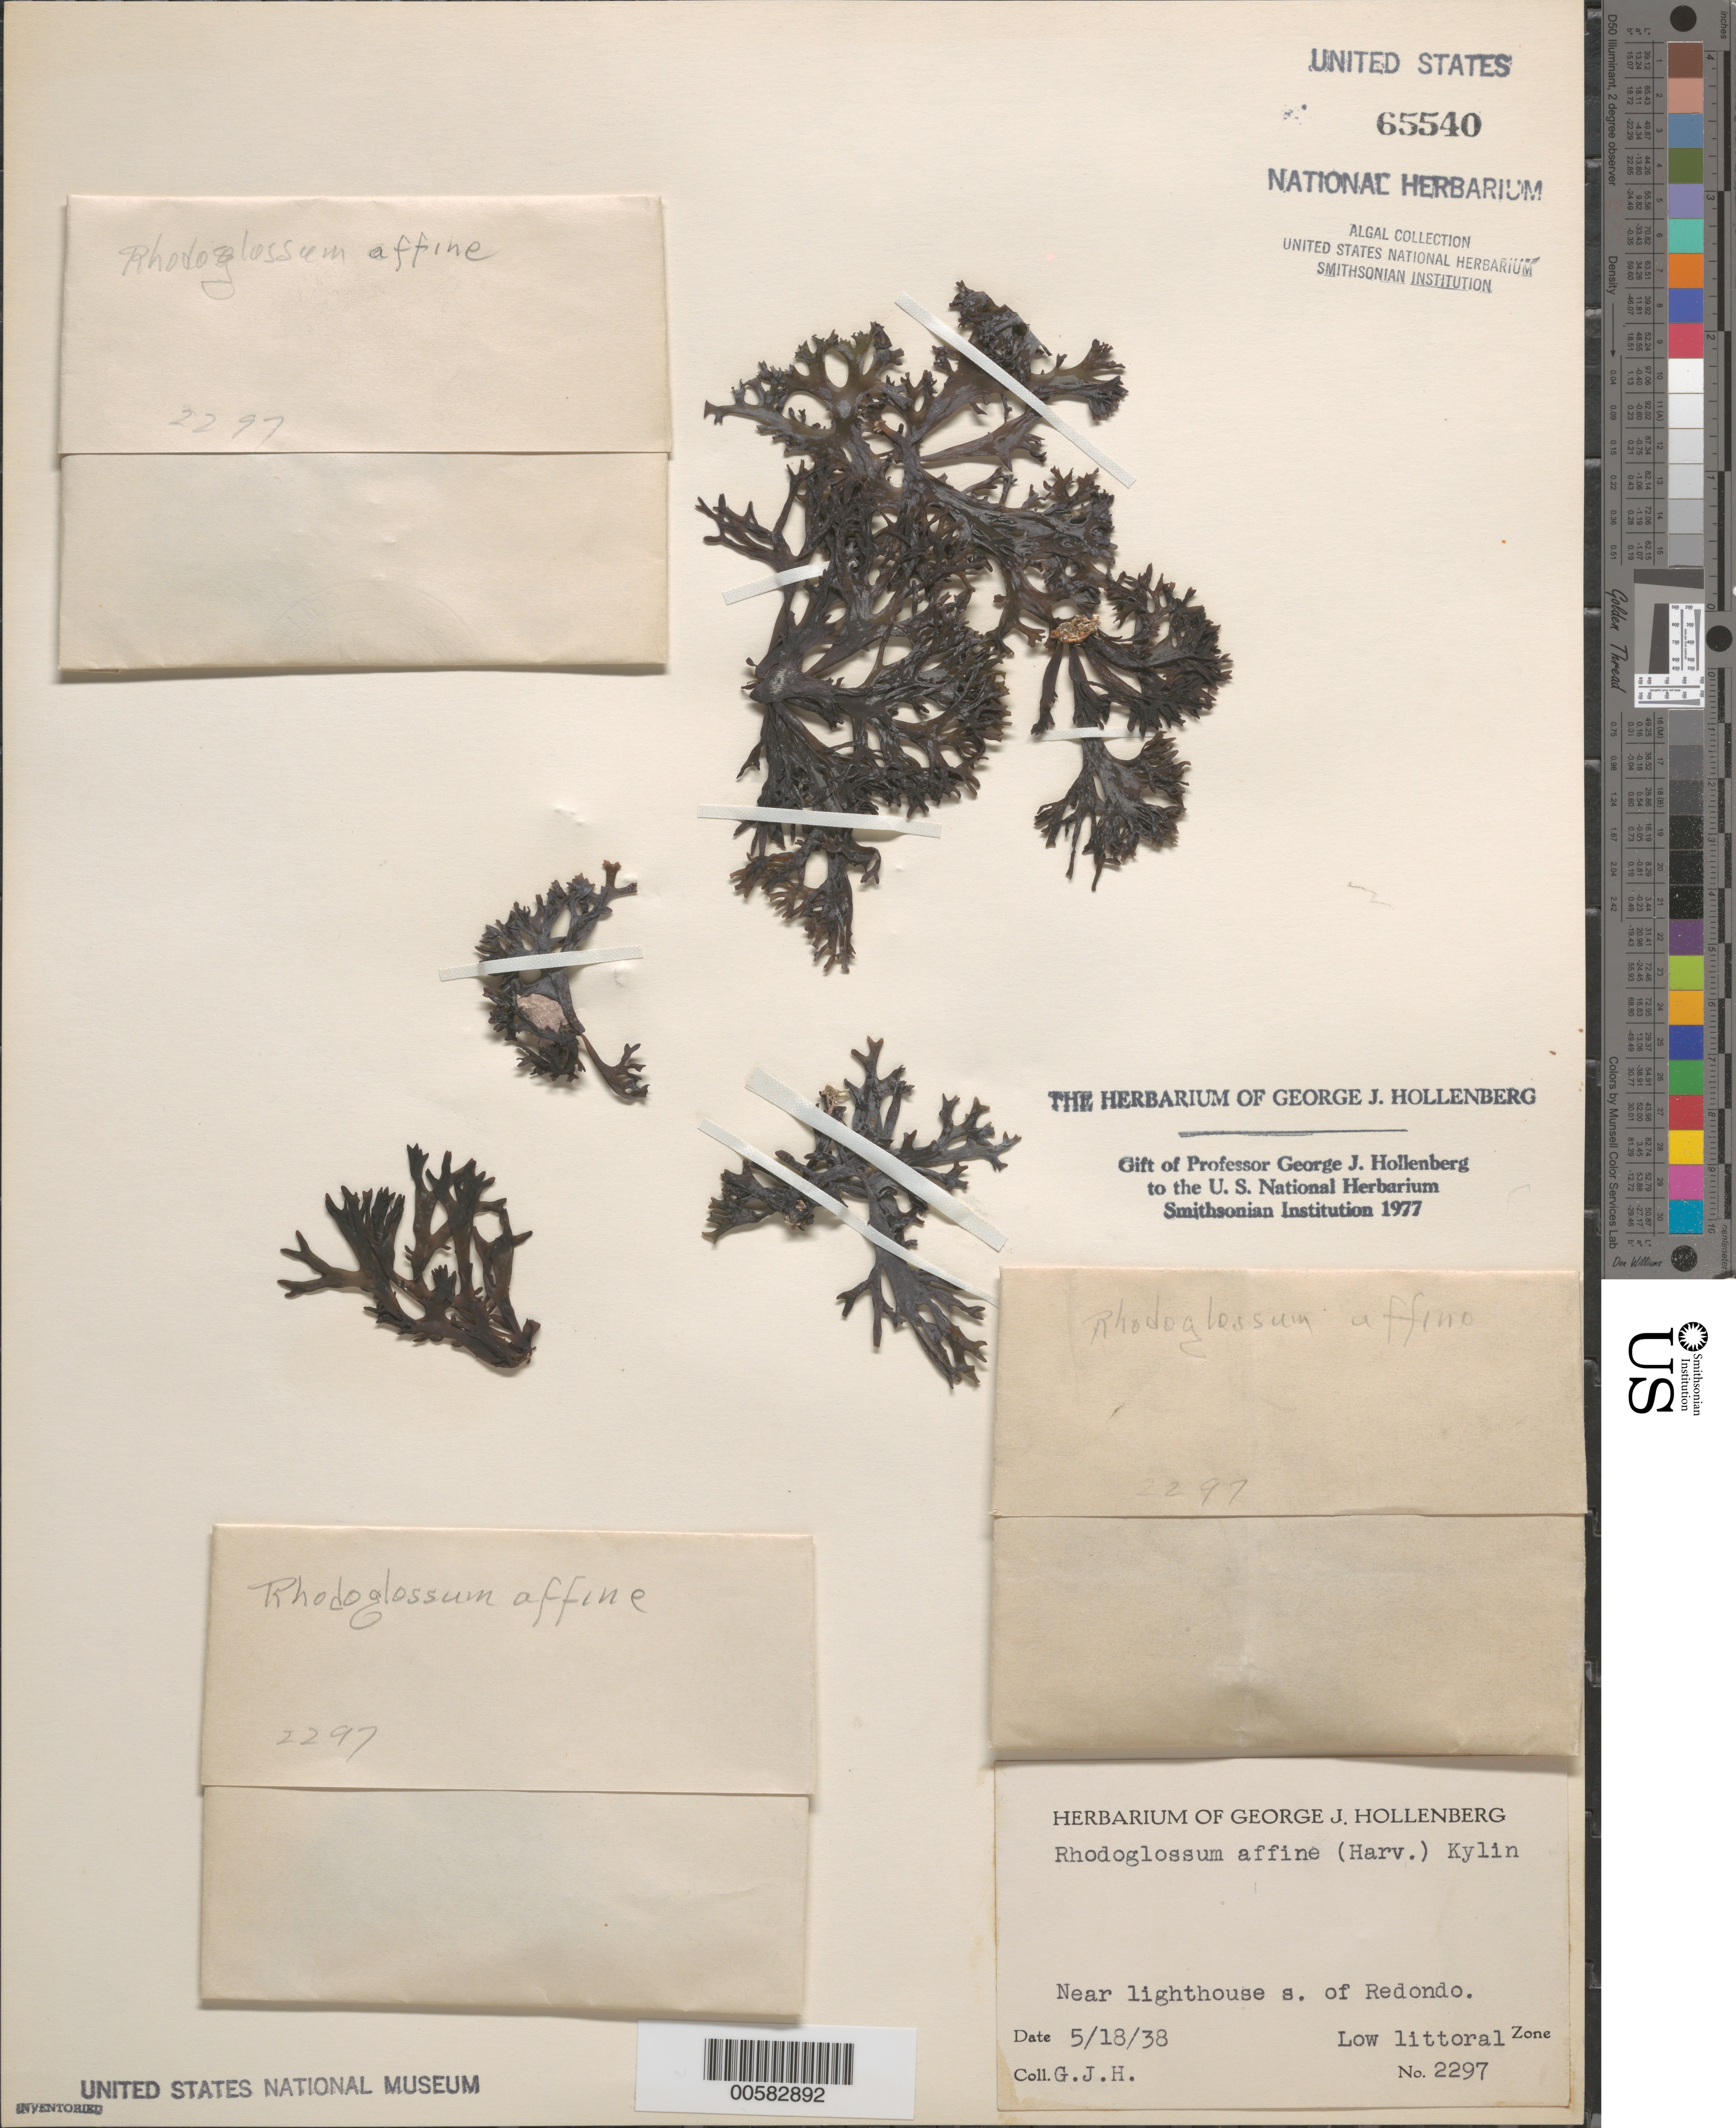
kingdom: Plantae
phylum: Rhodophyta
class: Florideophyceae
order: Gigartinales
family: Gigartinaceae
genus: Mazzaella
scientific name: Mazzaella affinis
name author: (Harvey) Fredericq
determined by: Algae name updating Project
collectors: G. Hollenberg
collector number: GJH 2297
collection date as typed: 18 May 1938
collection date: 1938-05-18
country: United States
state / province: California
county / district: Los Angeles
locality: Near lighthouse south of Redondo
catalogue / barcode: US 65540